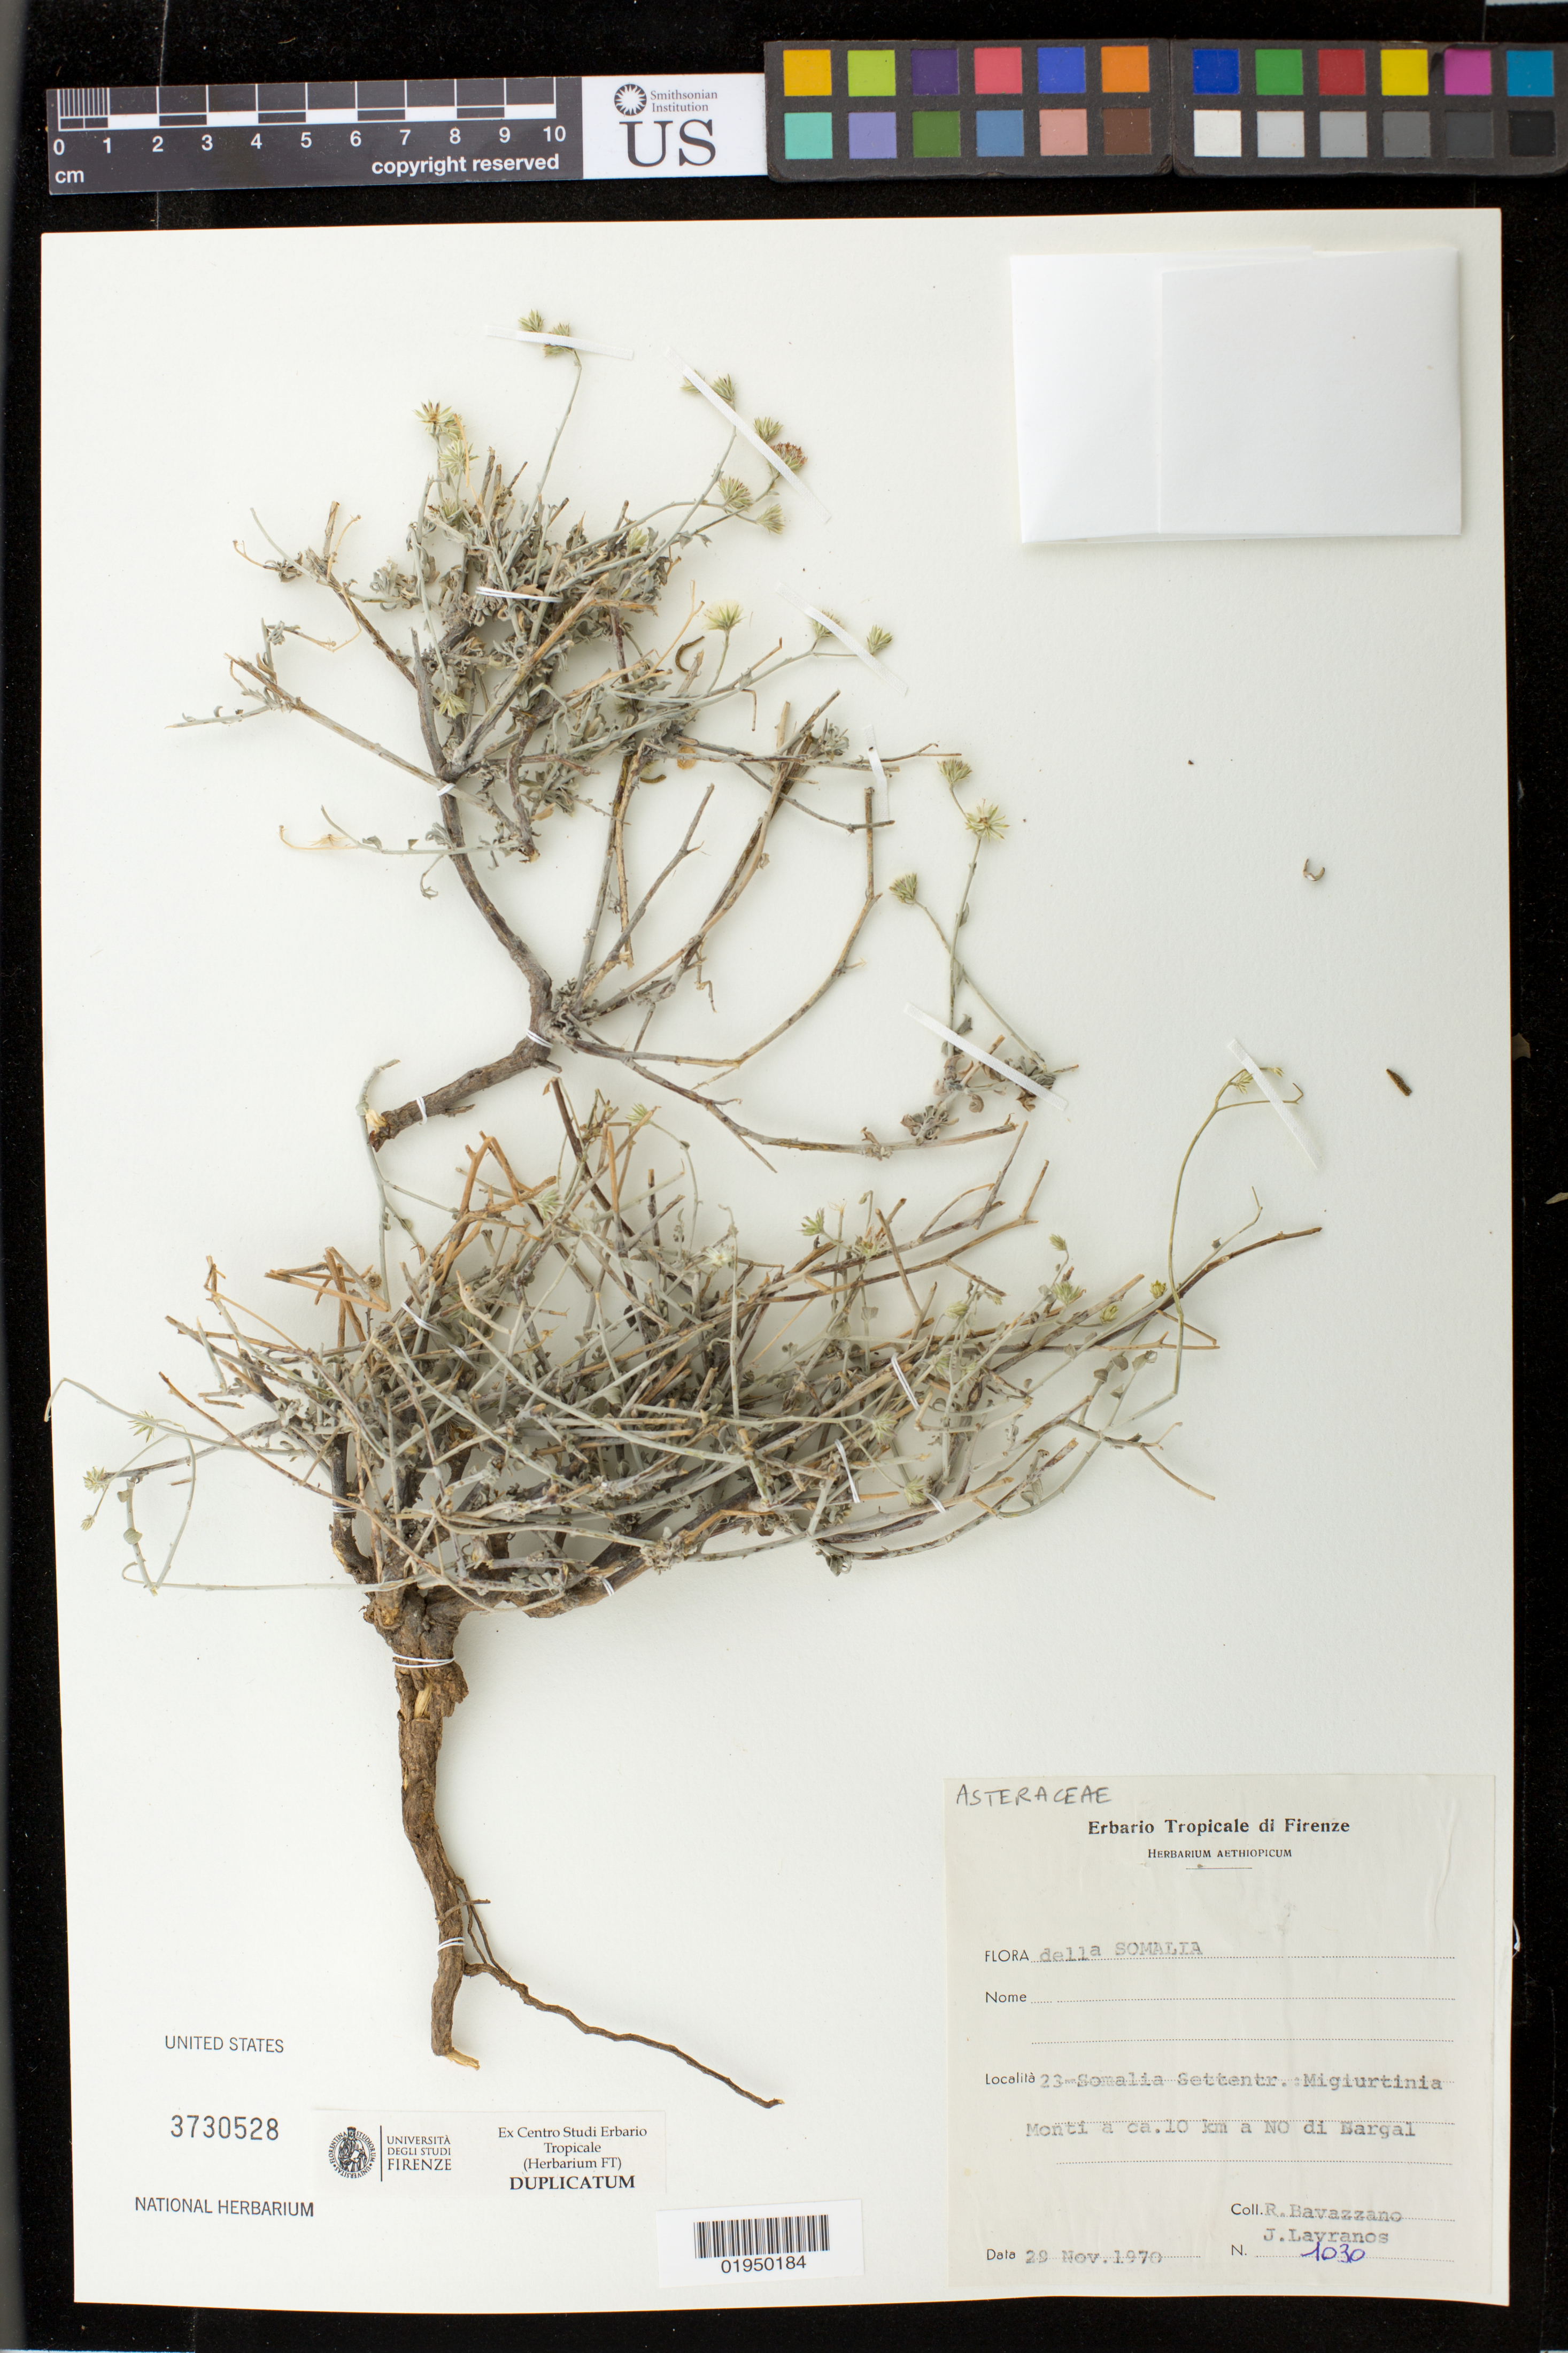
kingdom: Plantae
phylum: Tracheophyta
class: Magnoliopsida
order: Asterales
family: Asteraceae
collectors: A. Sammicheli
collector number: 1030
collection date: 1976-05-14/1976-05-15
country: Somalia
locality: Migiurtinia: Ras Filuch-abo zona compresa fra 2 e 5 km. dal mare.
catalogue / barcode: US 3730528